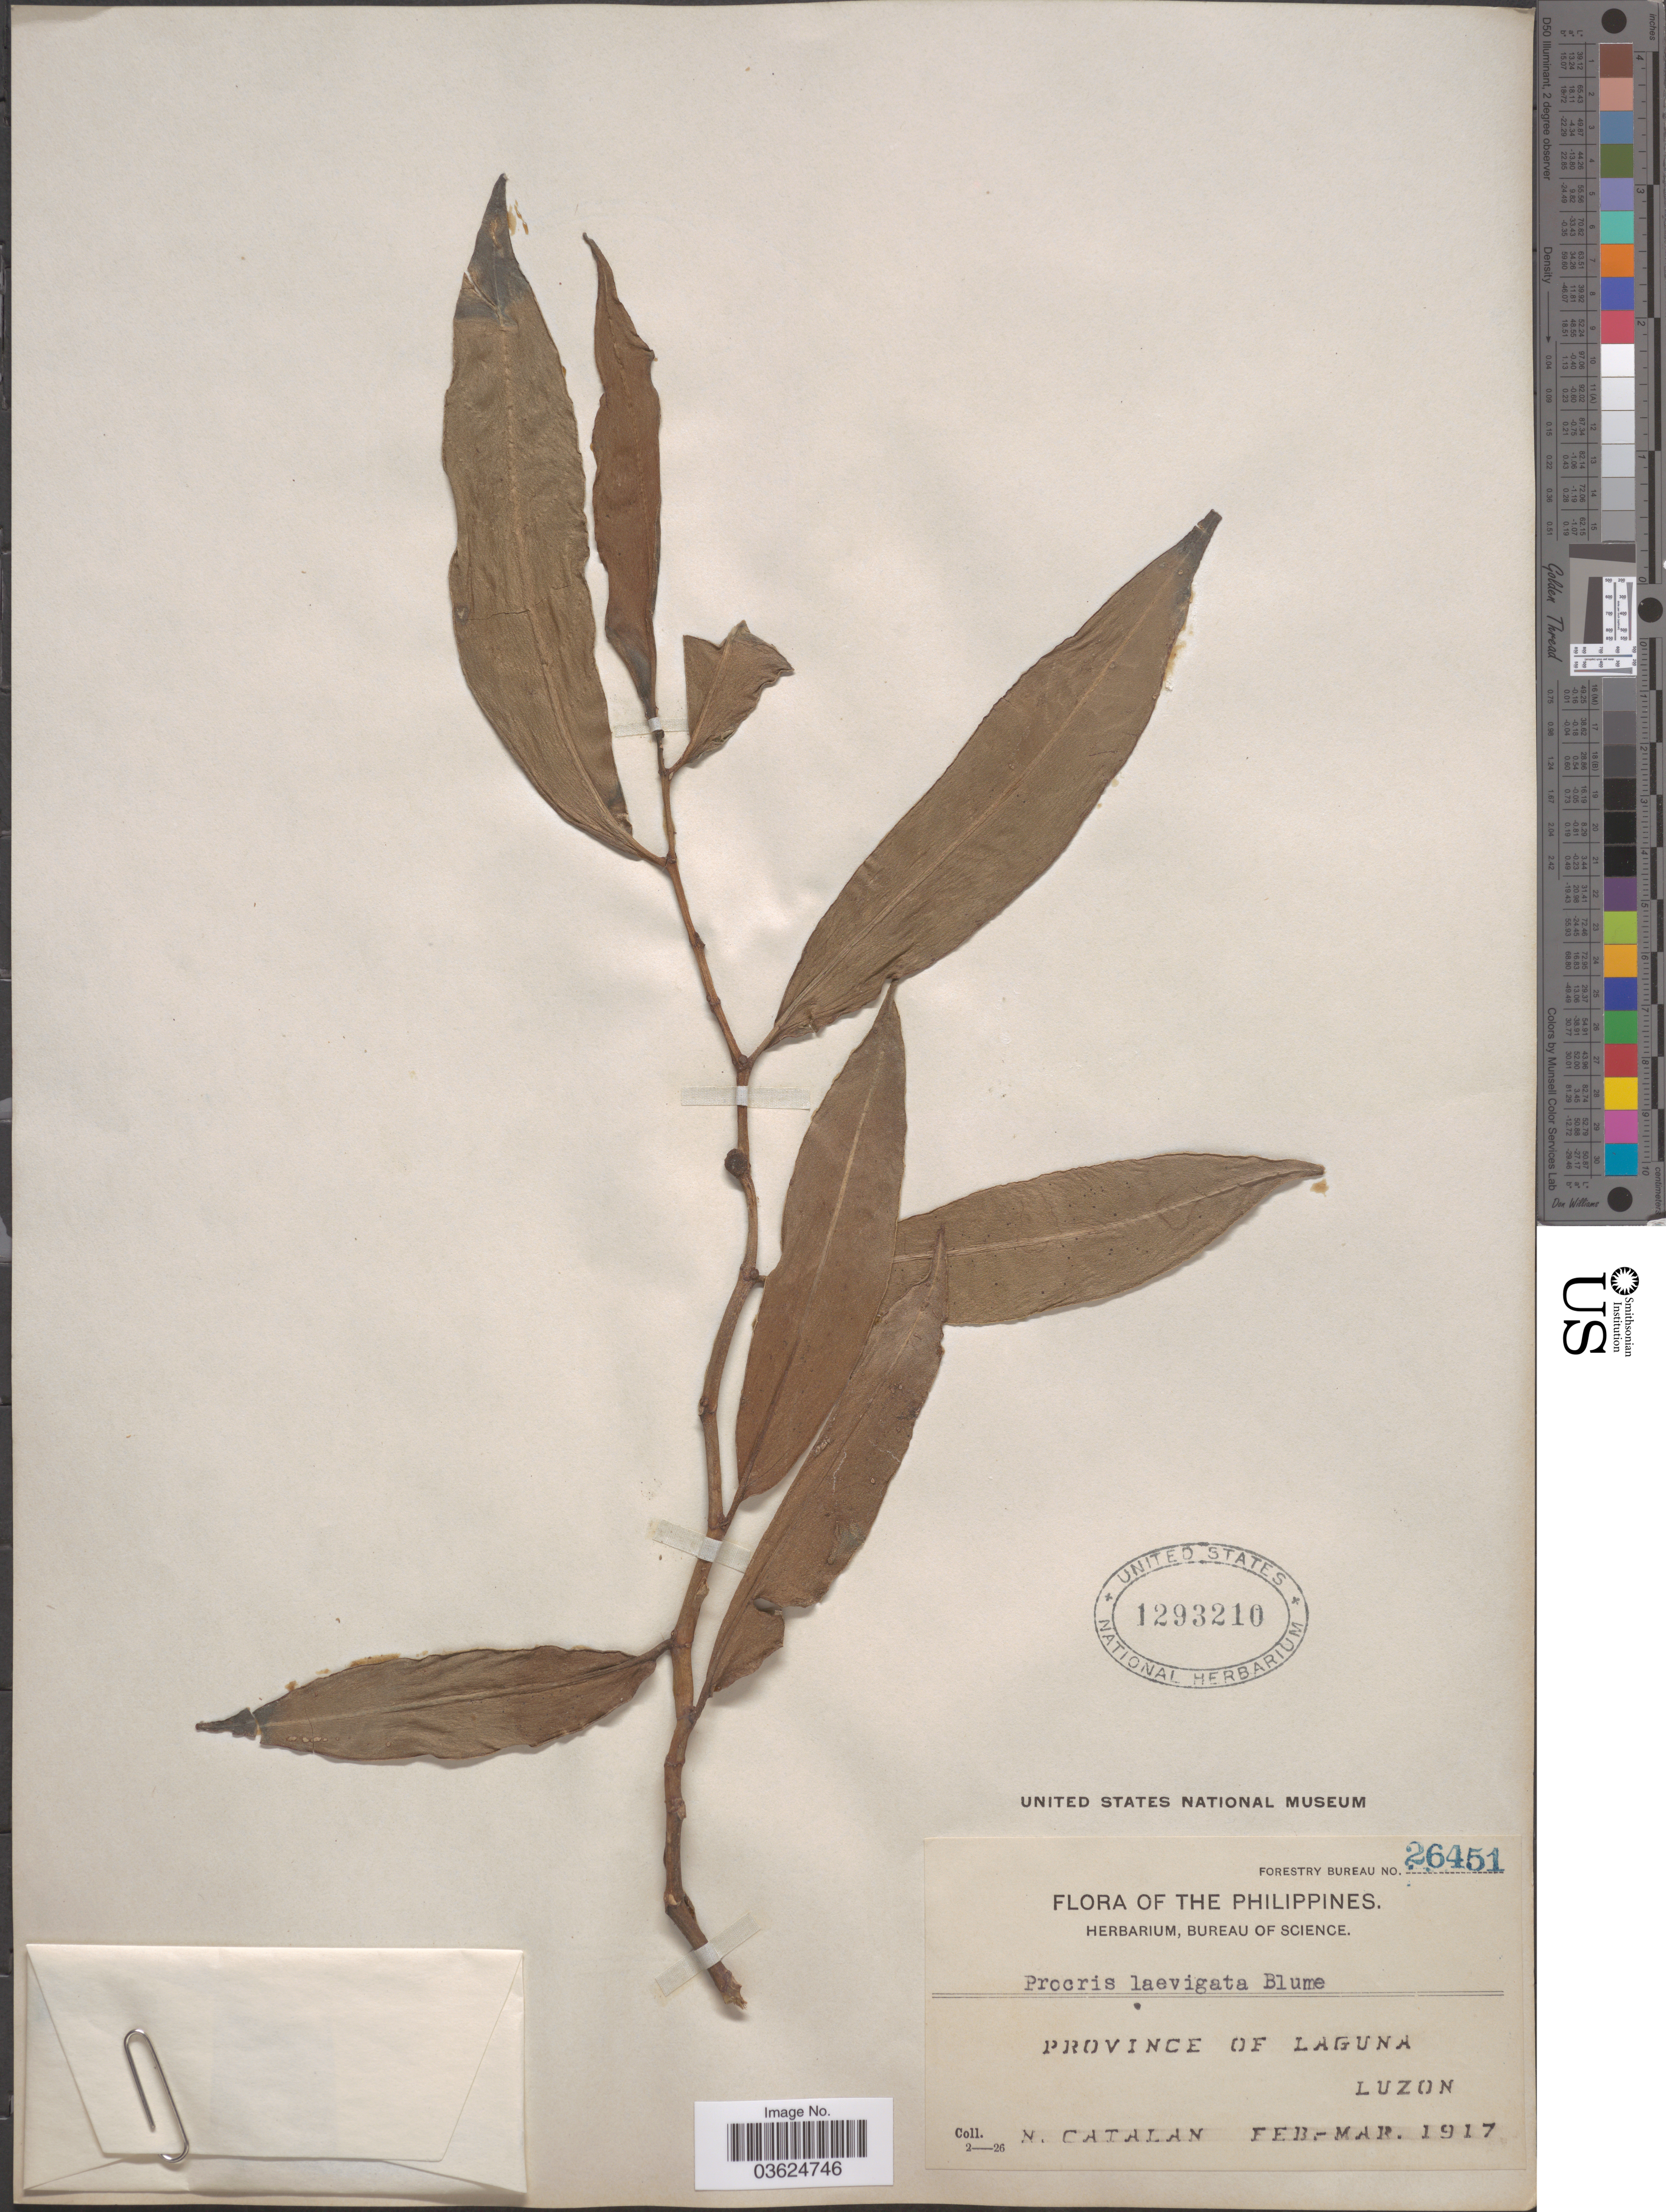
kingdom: Plantae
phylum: Tracheophyta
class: Magnoliopsida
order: Rosales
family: Urticaceae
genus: Procris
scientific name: Procris laevigata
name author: Blume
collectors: N. Catalan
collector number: Forestry Bureau 26451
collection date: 1917-02/1917-03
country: Philippines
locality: Province of Laguna. Luzon.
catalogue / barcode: US 1293210